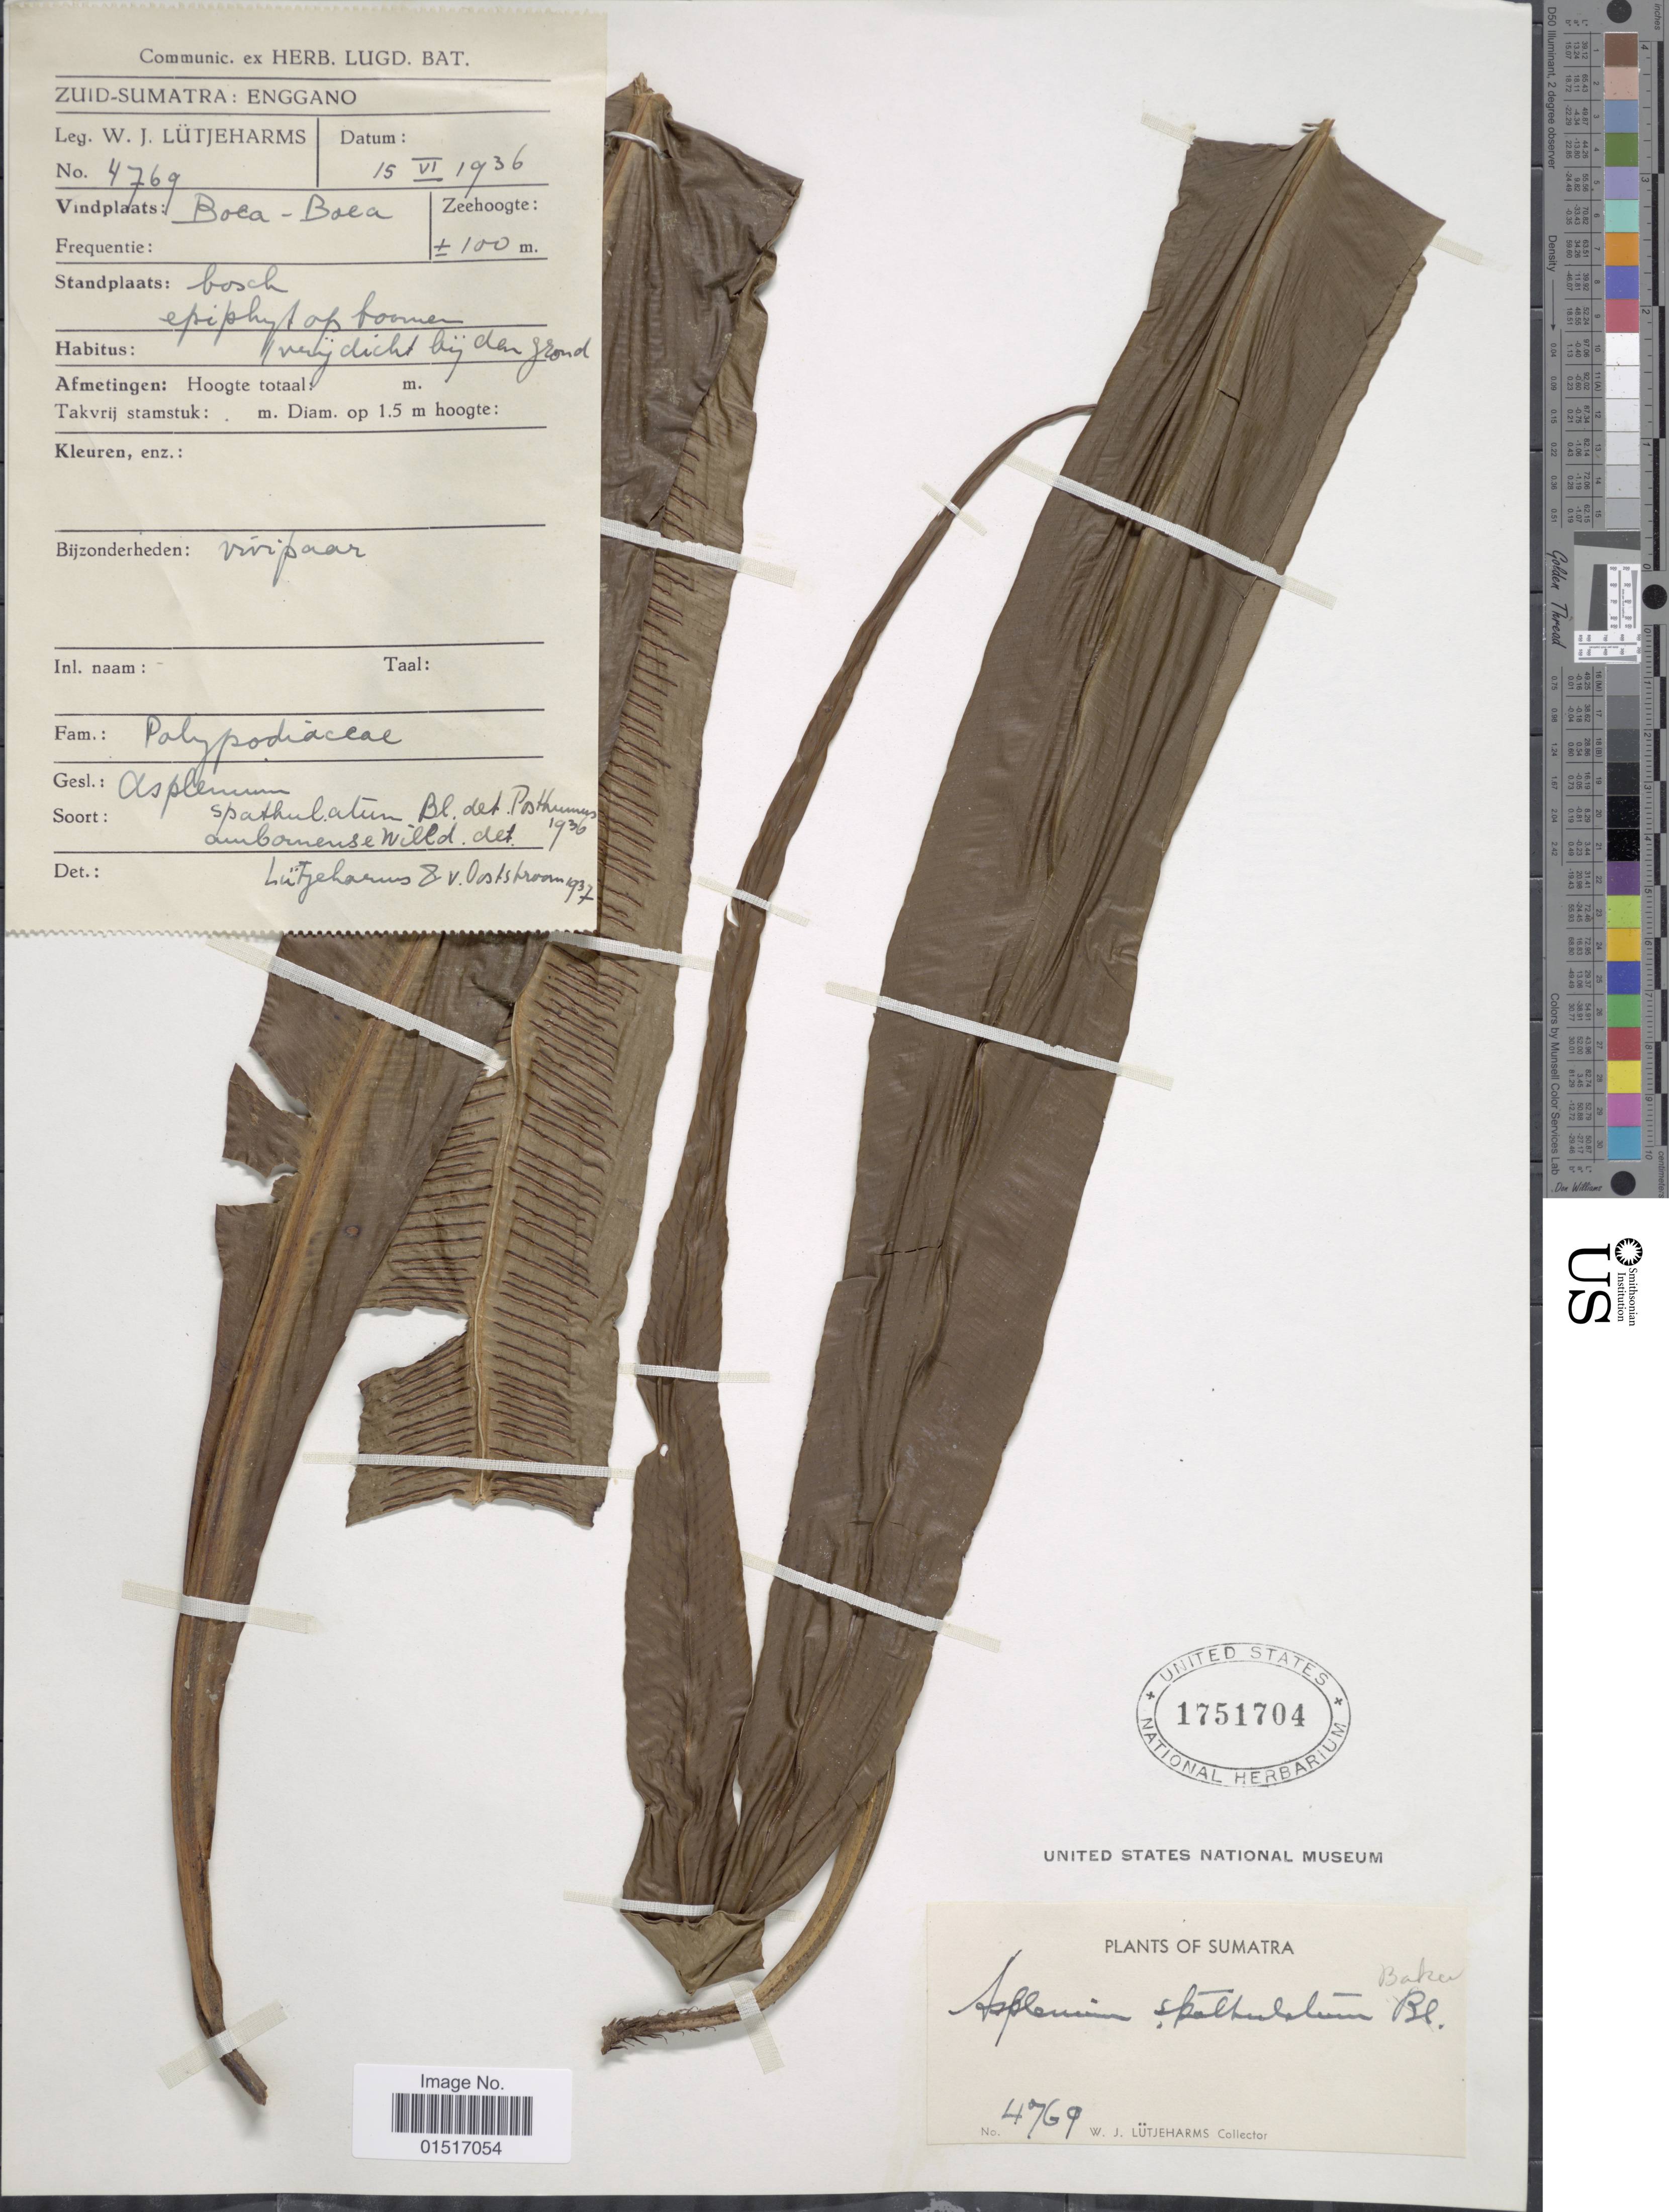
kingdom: Plantae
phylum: Tracheophyta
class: Polypodiopsida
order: Polypodiales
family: Aspleniaceae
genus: Asplenium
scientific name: Asplenium spathulatum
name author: Baker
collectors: W. Lutjeharms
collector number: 4769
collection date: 1936-06-15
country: Indonesia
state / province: Sumatra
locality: Zuid-Sumatra: Enggano. Boca - Boca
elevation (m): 100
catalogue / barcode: US 1751704